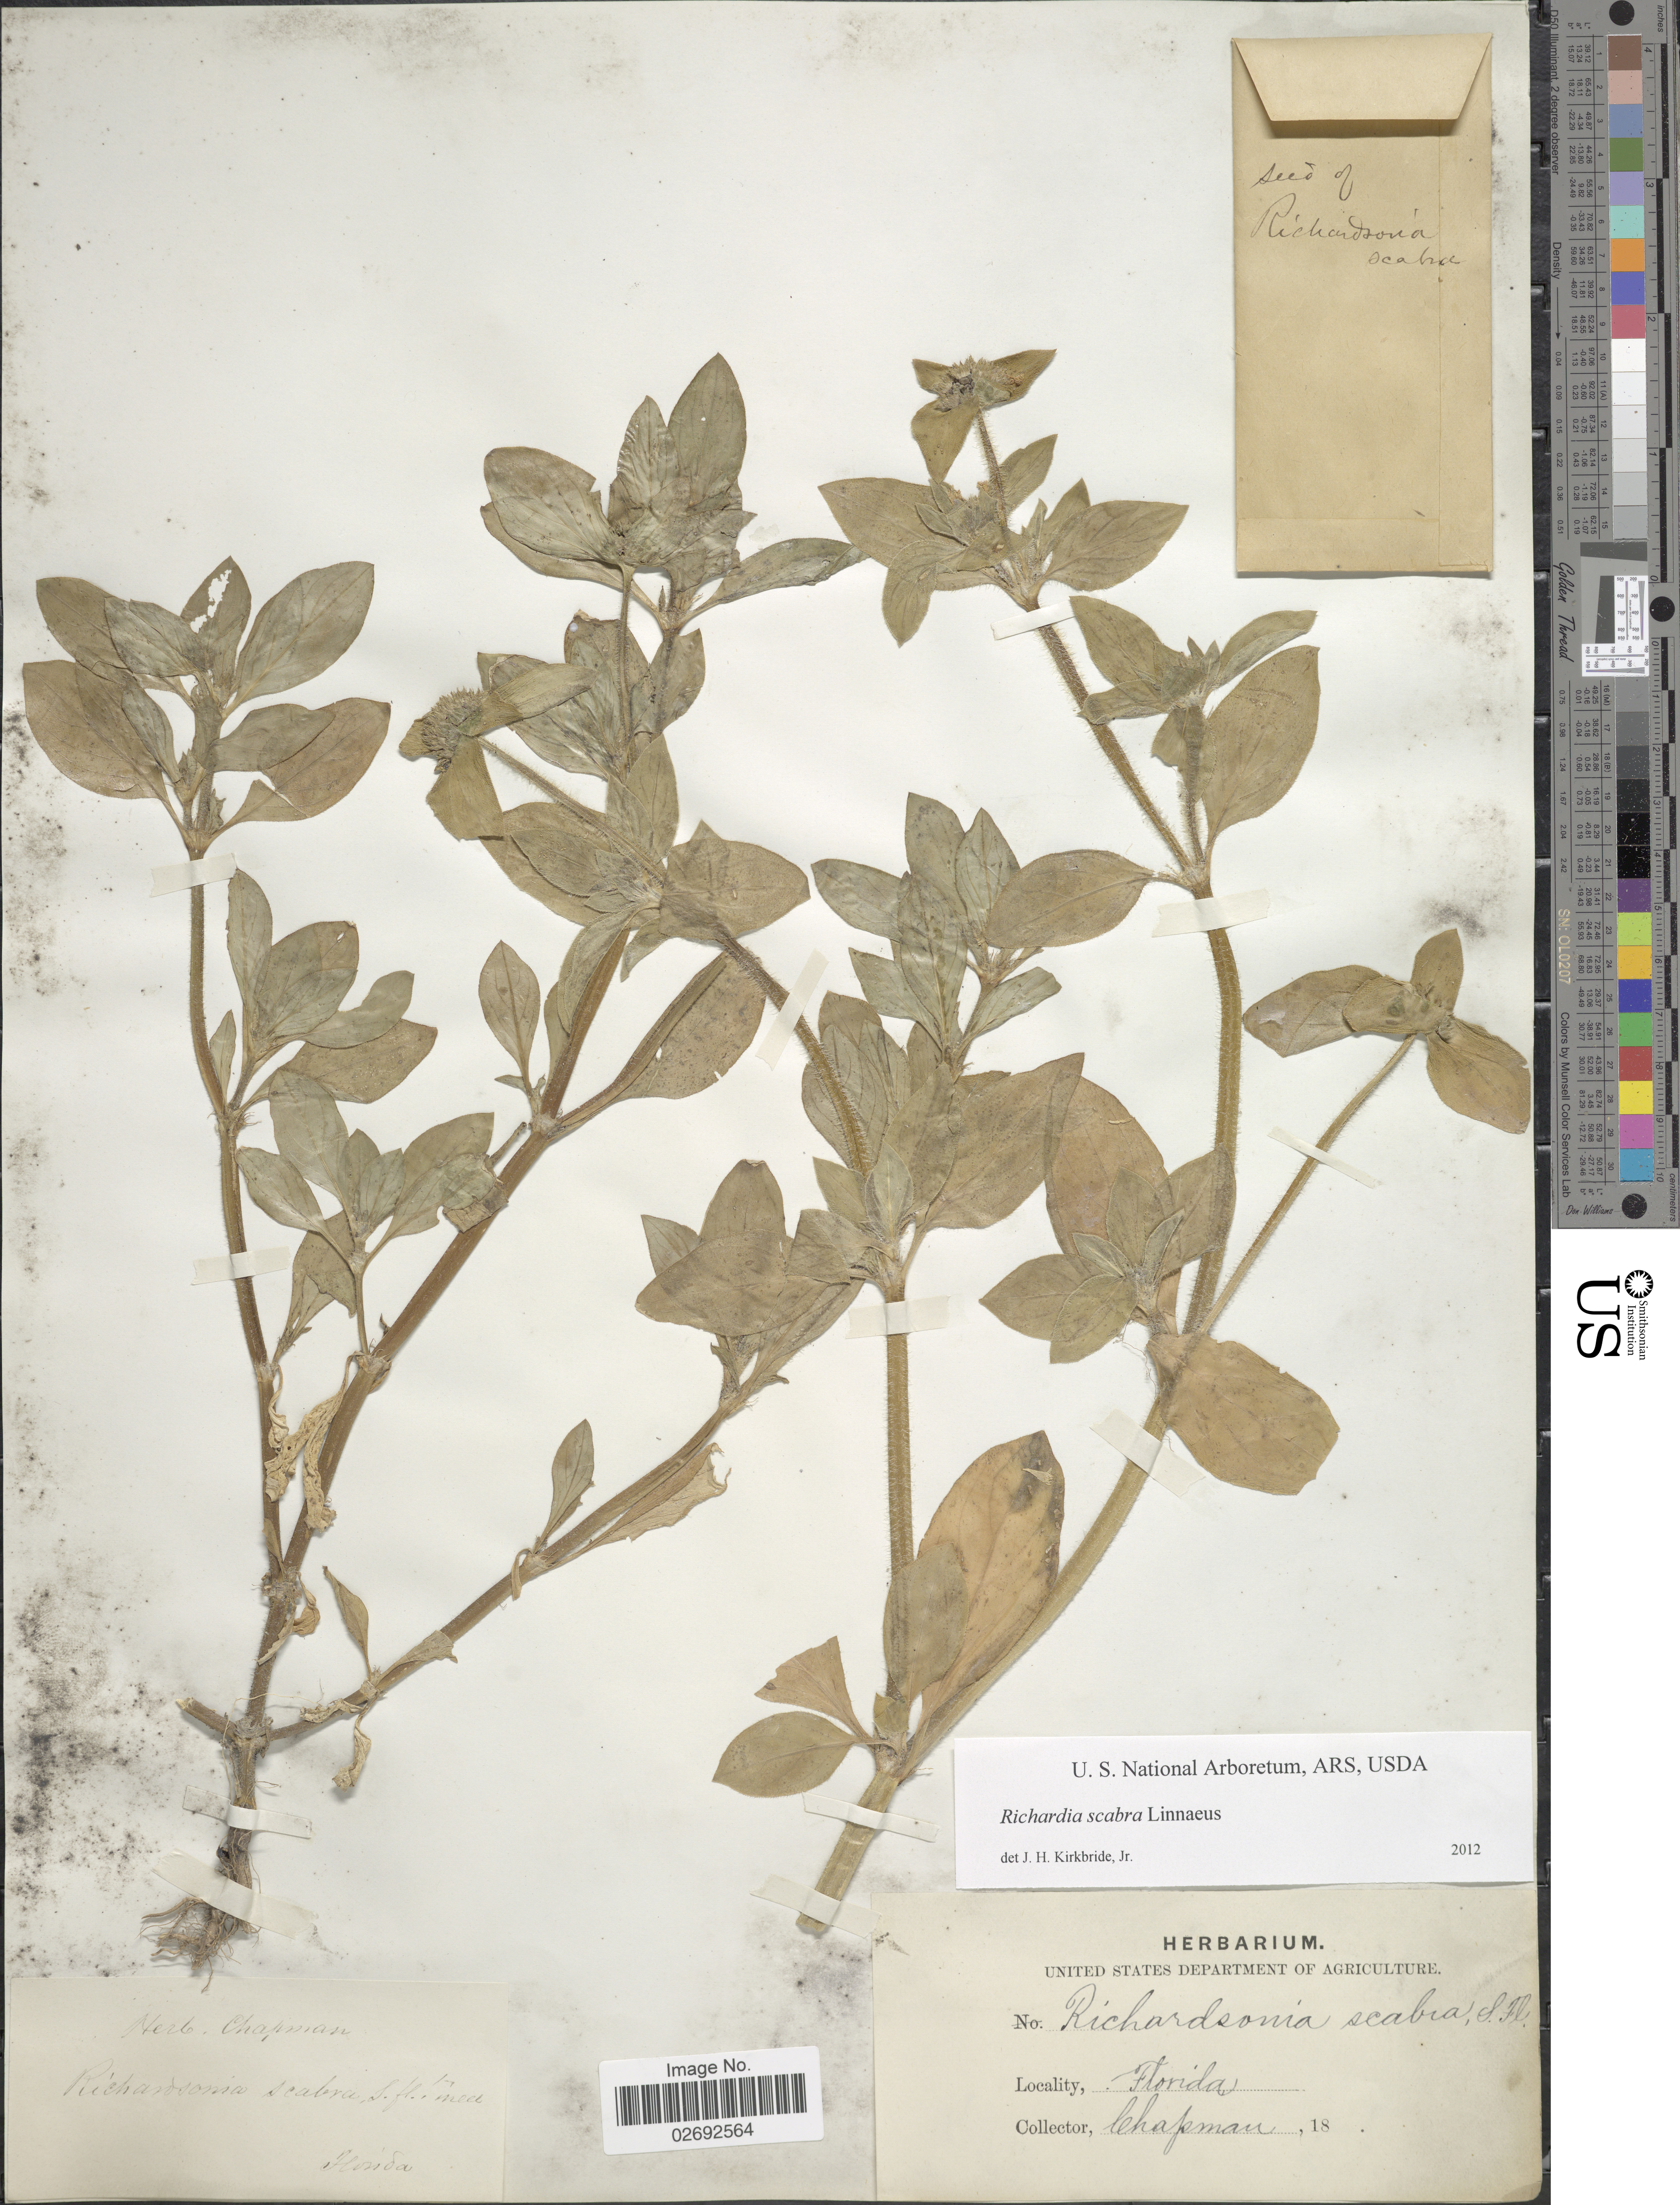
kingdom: Plantae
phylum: Tracheophyta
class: Magnoliopsida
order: Gentianales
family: Rubiaceae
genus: Richardia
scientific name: Richardia scabra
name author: L.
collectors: A. Chapman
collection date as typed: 18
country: United States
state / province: Florida